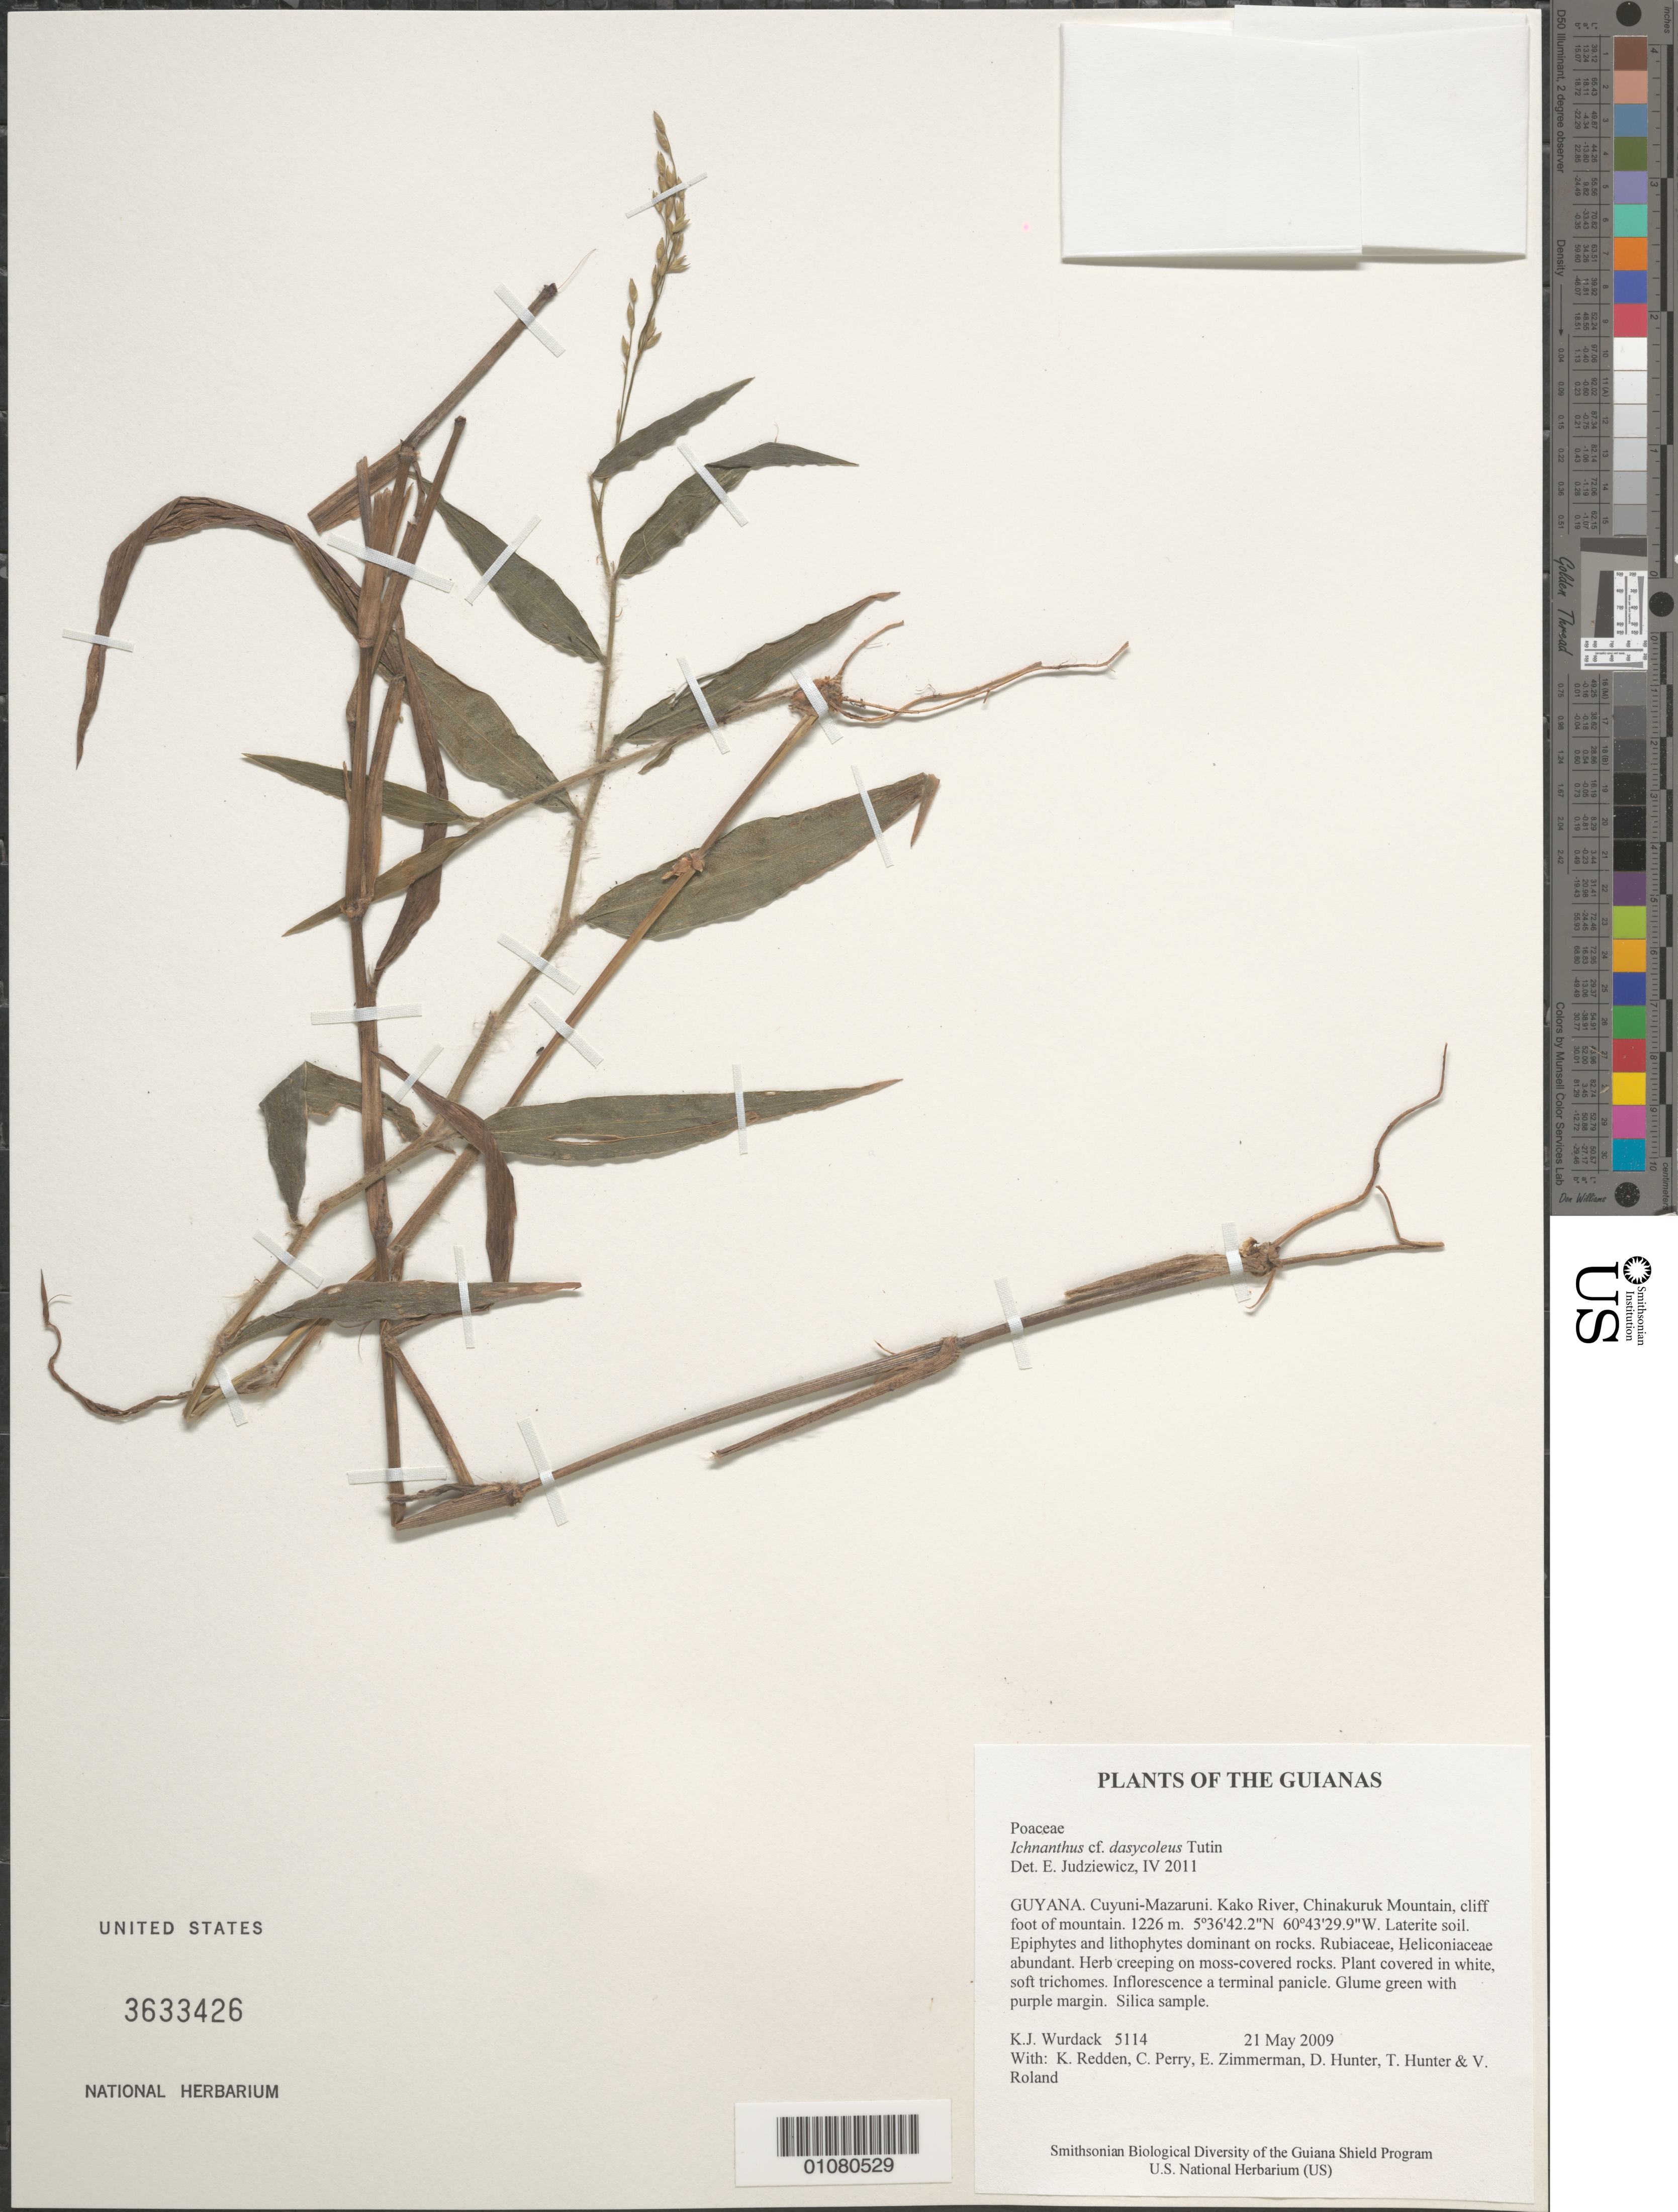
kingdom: Plantae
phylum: Tracheophyta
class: Liliopsida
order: Poales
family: Poaceae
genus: Ichnanthus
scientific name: Ichnanthus dasycoleus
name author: Tutin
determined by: Judziewicz, E. J.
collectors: K. Wurdack, K. M. Redden, C. Perry, E. Zimmerman, D. Hunter, T. Hunter & V. Roland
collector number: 5114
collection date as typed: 21 May 2009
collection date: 2009-05-21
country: Guyana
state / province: Cuyuni-Mazaruni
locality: Kako River, Chinakuruk Mountain, cliff foot of mountain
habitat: Laterite soil. Epiphytes and lithophytes dominant on rocks. Rubiaceae, Heliconiaceae abundant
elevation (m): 1226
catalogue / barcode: US 3633426